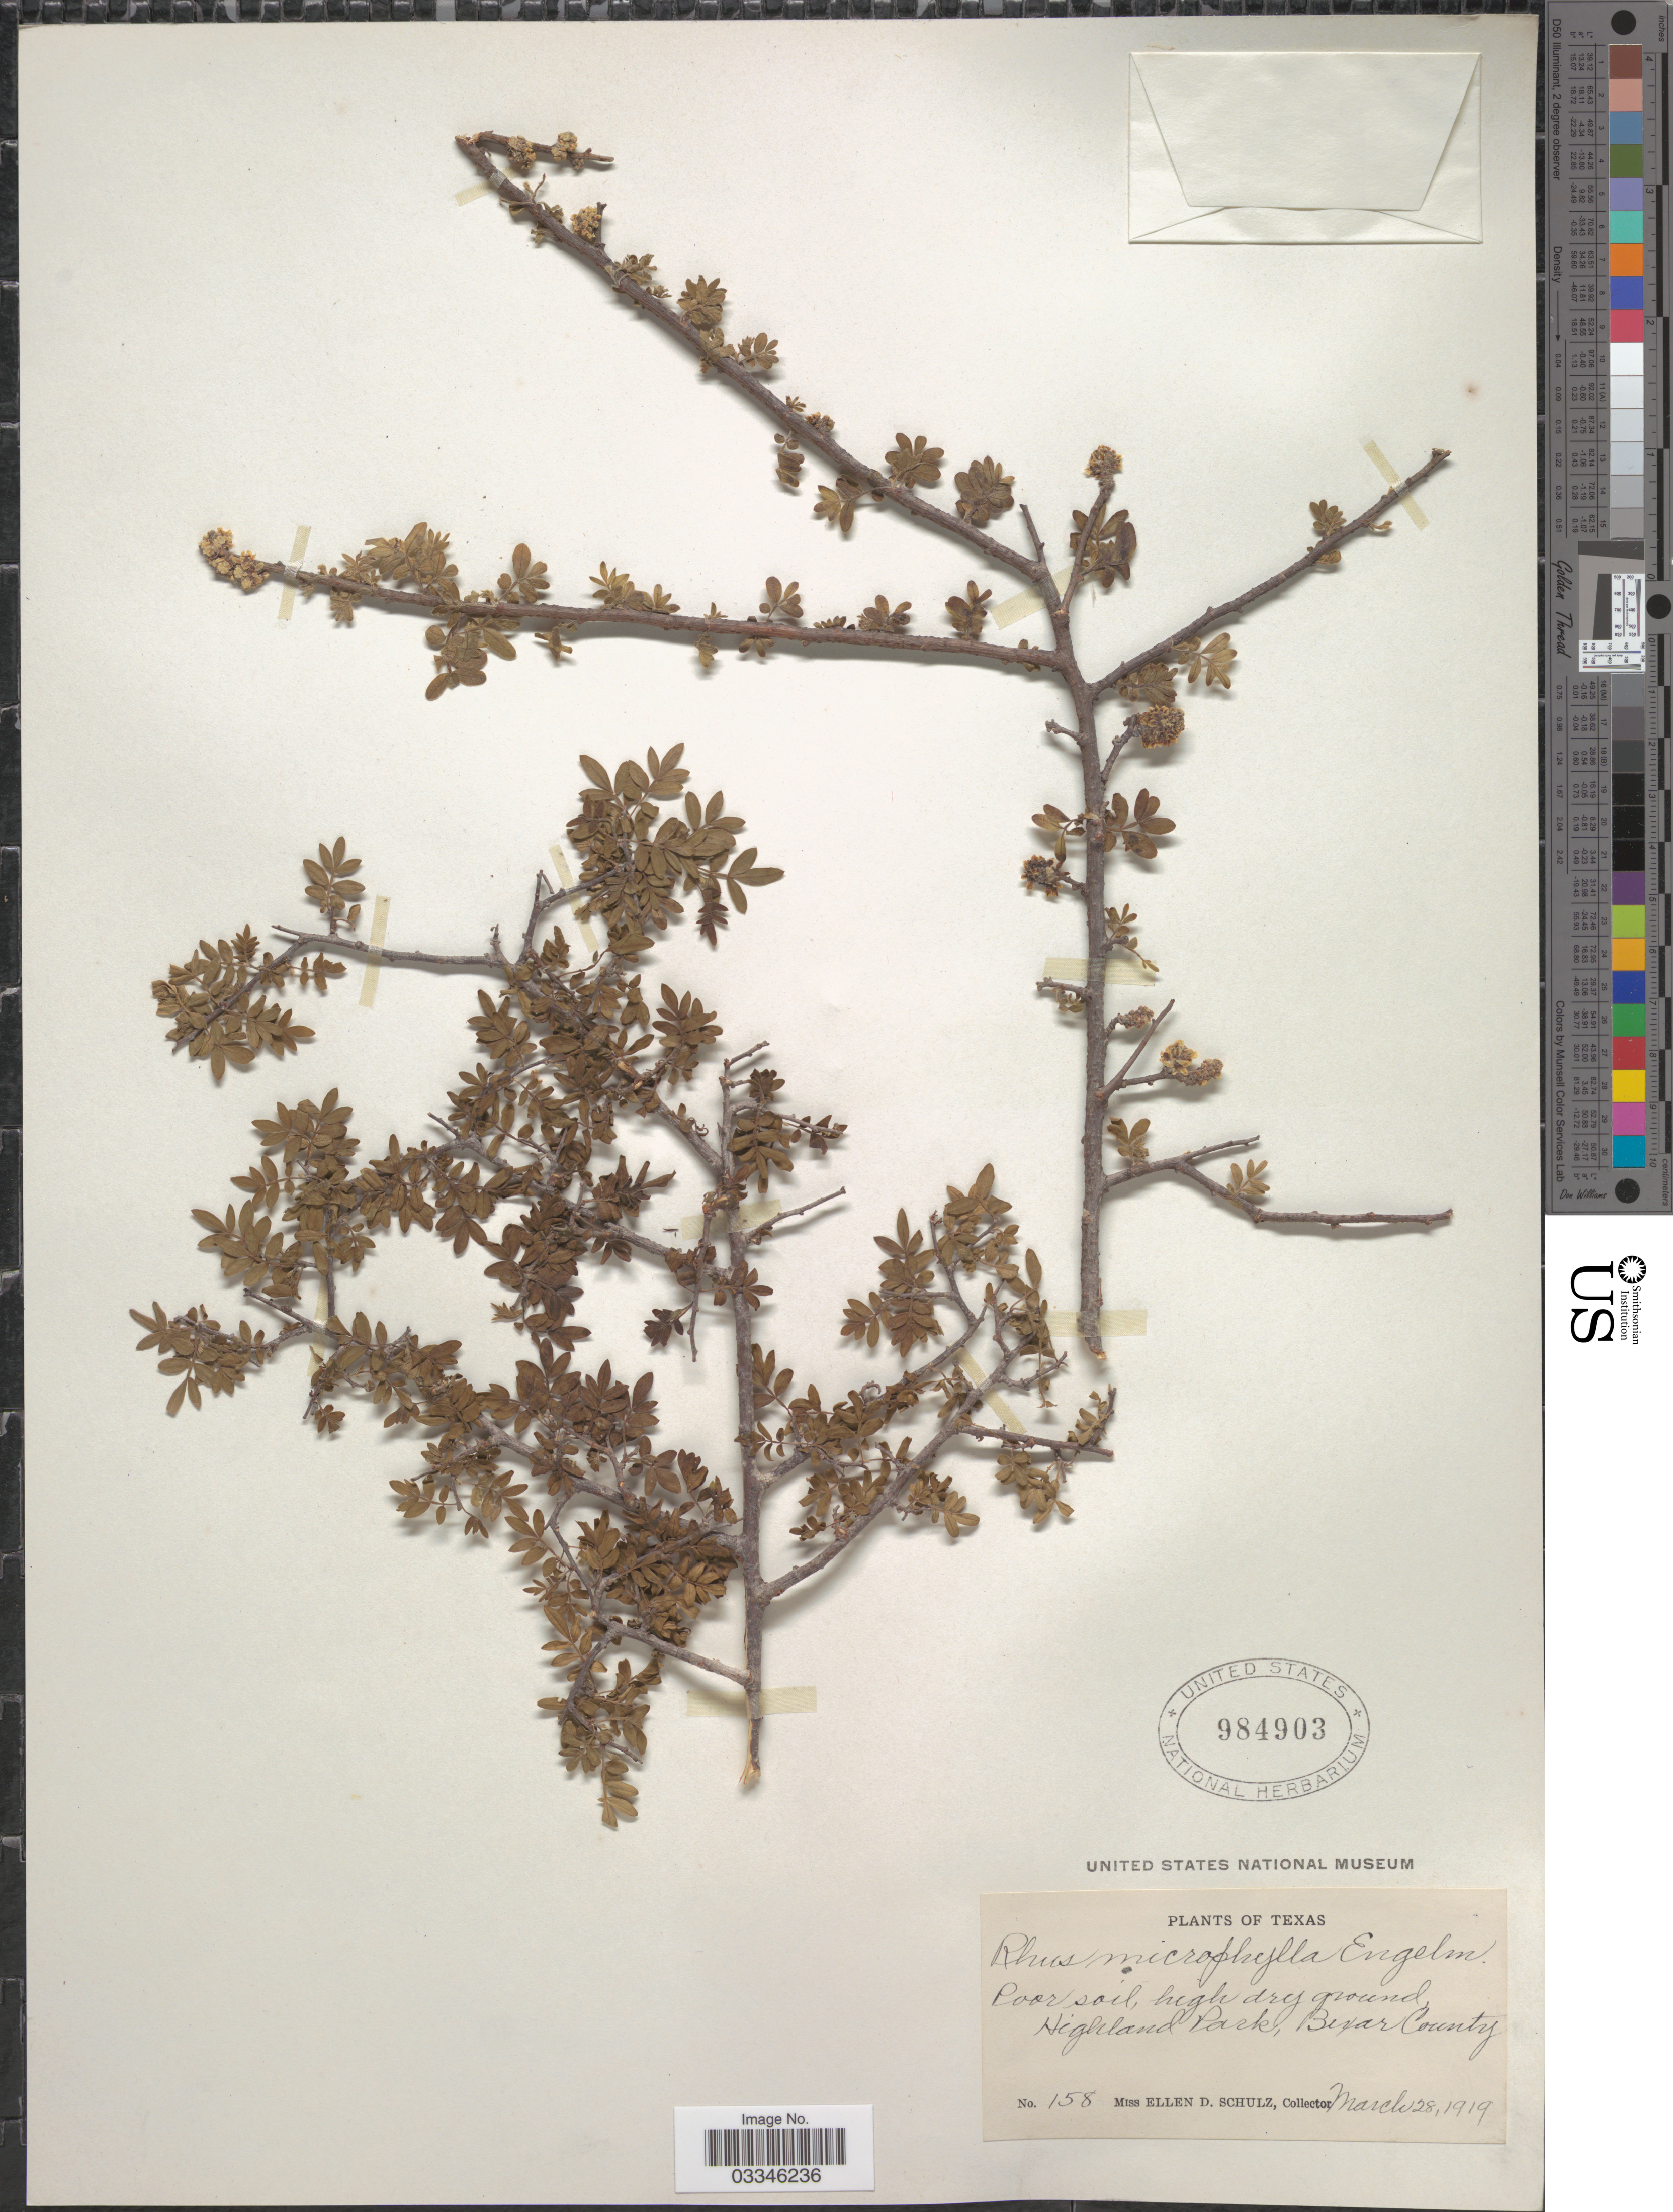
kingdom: Plantae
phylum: Tracheophyta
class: Magnoliopsida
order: Sapindales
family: Anacardiaceae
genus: Rhus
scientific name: Rhus microphylla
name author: Engelm.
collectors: E. D. Schulz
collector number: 158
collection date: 1919-03-28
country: United States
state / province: Texas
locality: Highland Park, Bexar County.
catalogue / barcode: US 984903